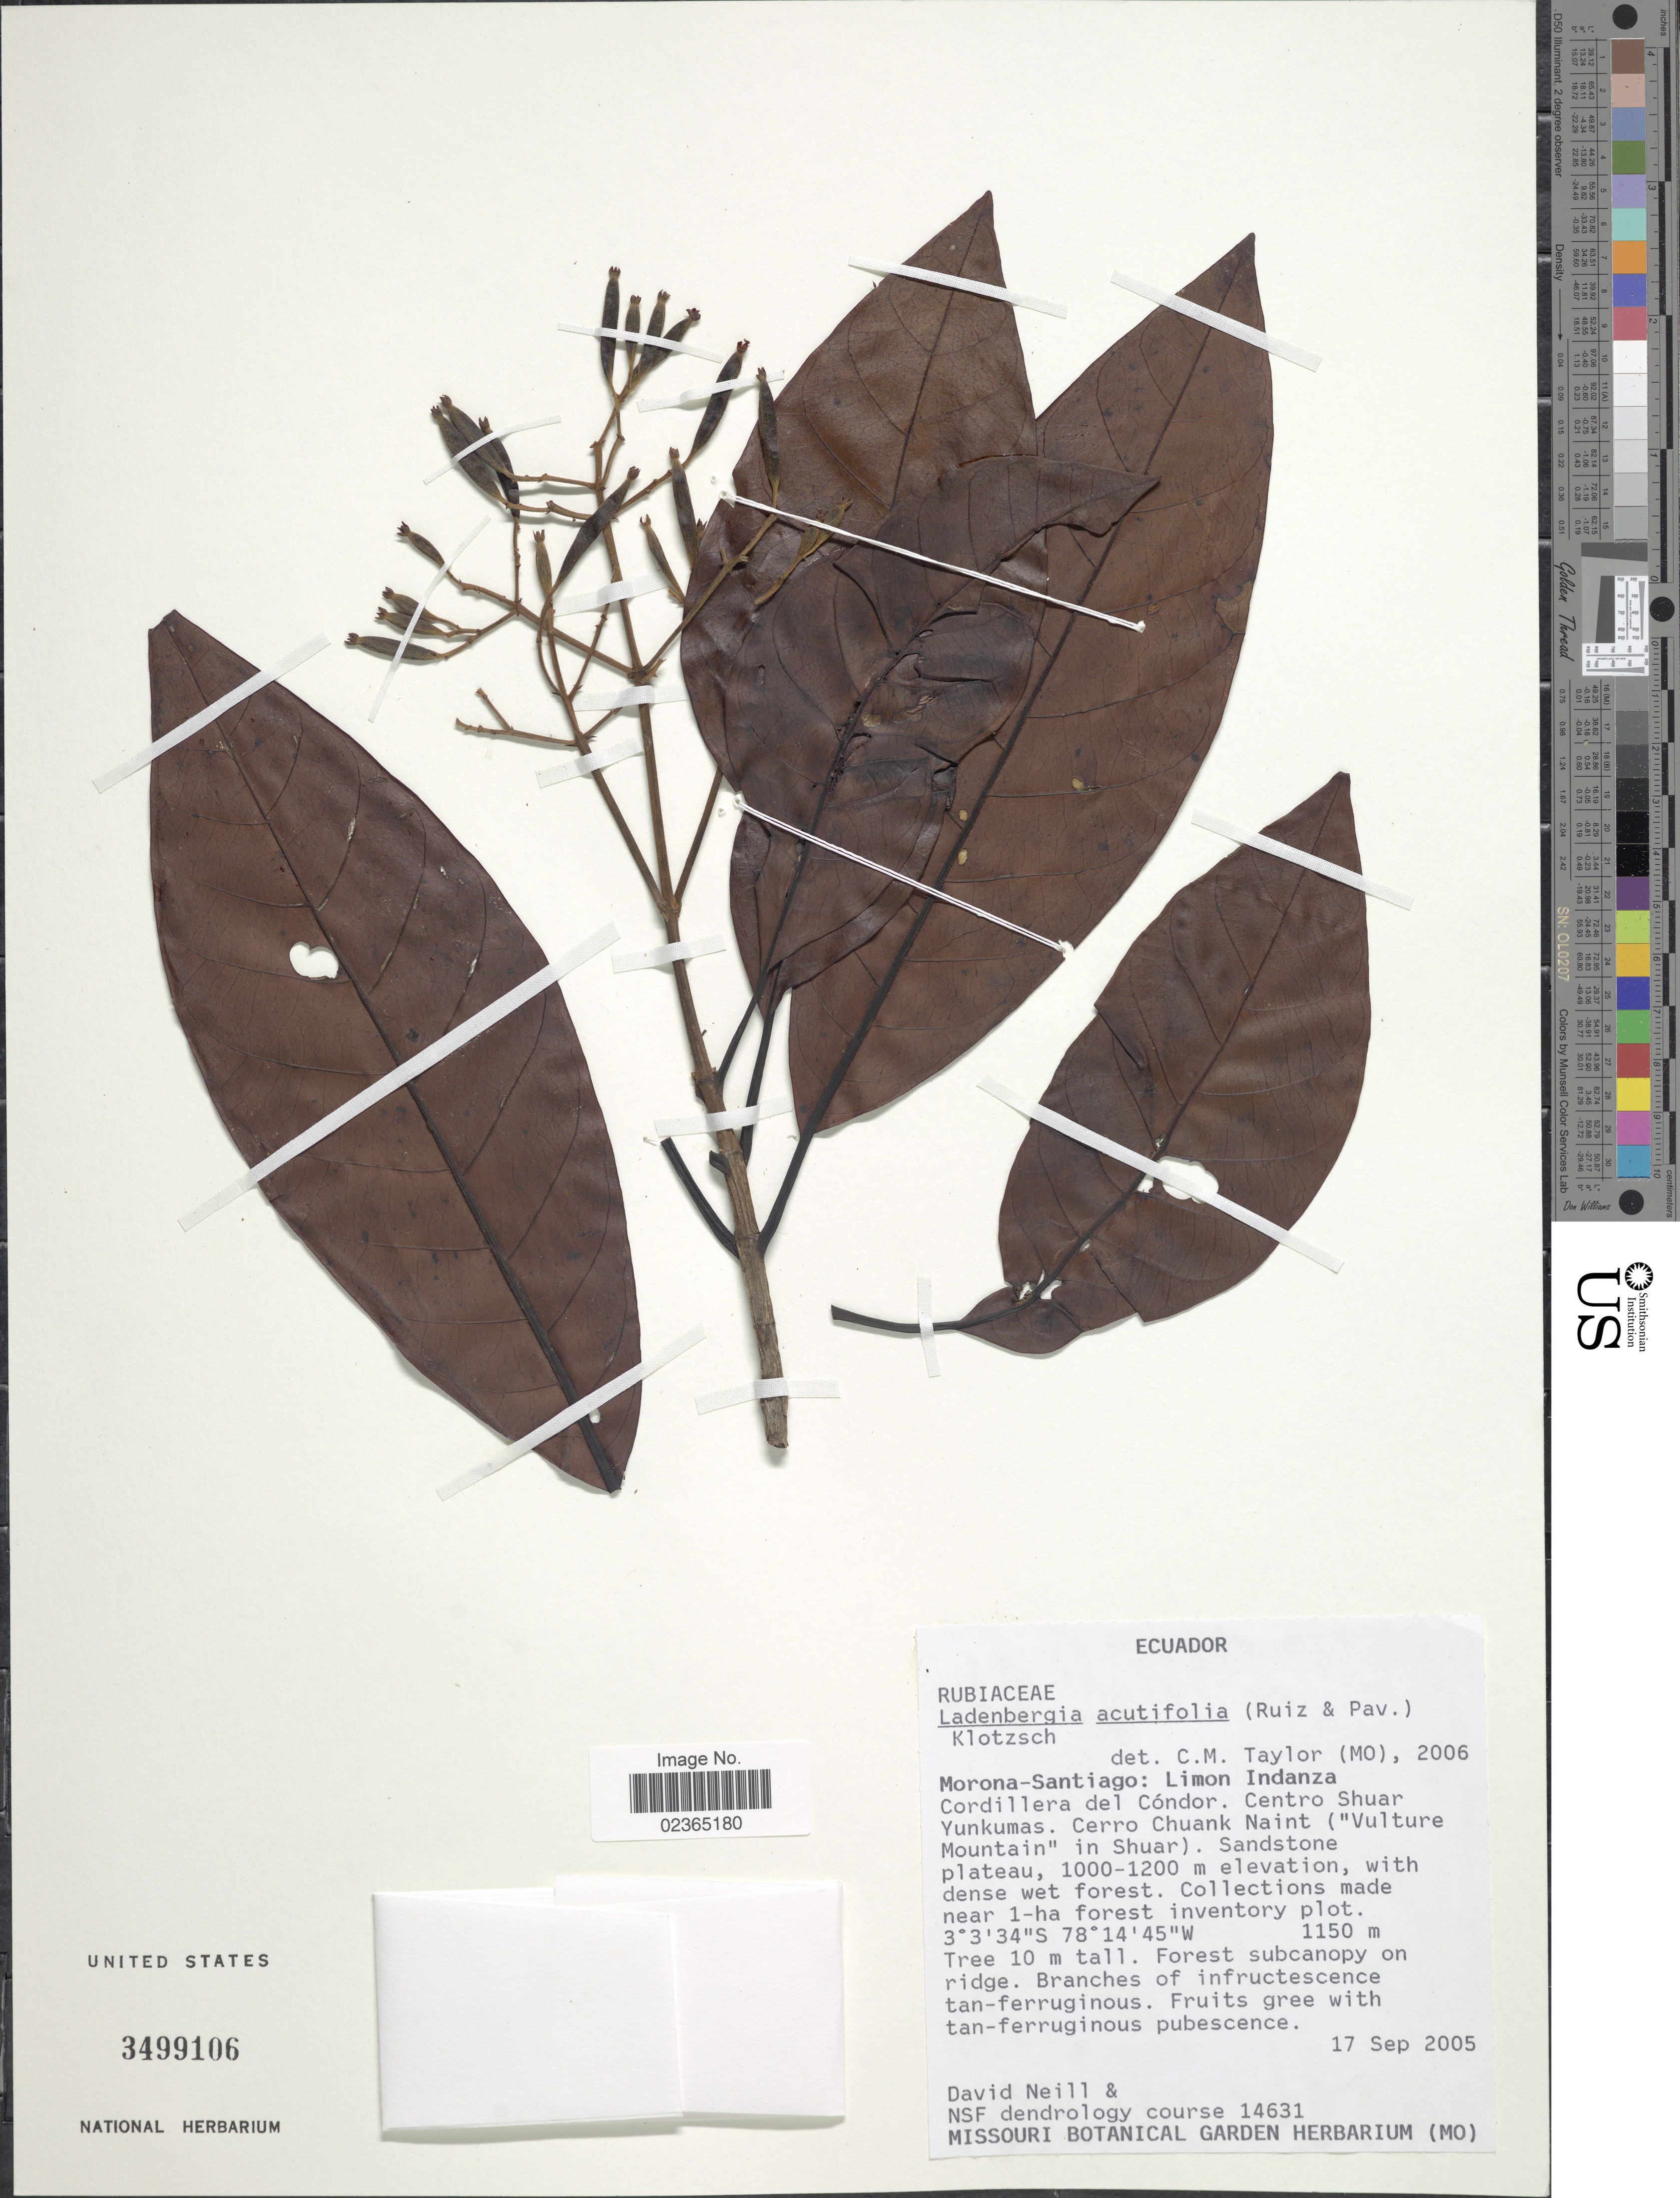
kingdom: Plantae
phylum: Tracheophyta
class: Magnoliopsida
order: Gentianales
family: Rubiaceae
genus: Ladenbergia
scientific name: Ladenbergia acutifolia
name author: (Ruiz & Pav.) Klotzsch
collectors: D. A. Neill & NSF Dendrology Course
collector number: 14631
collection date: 2005-09-17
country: Ecuador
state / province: Morona-Santiago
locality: Limon Indanza, Cordillera del Condor. Centro Shuar Yunkumas. Cerro Chunak Naint (Vulture Mountain in Shuar)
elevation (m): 1000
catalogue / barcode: US 3499106